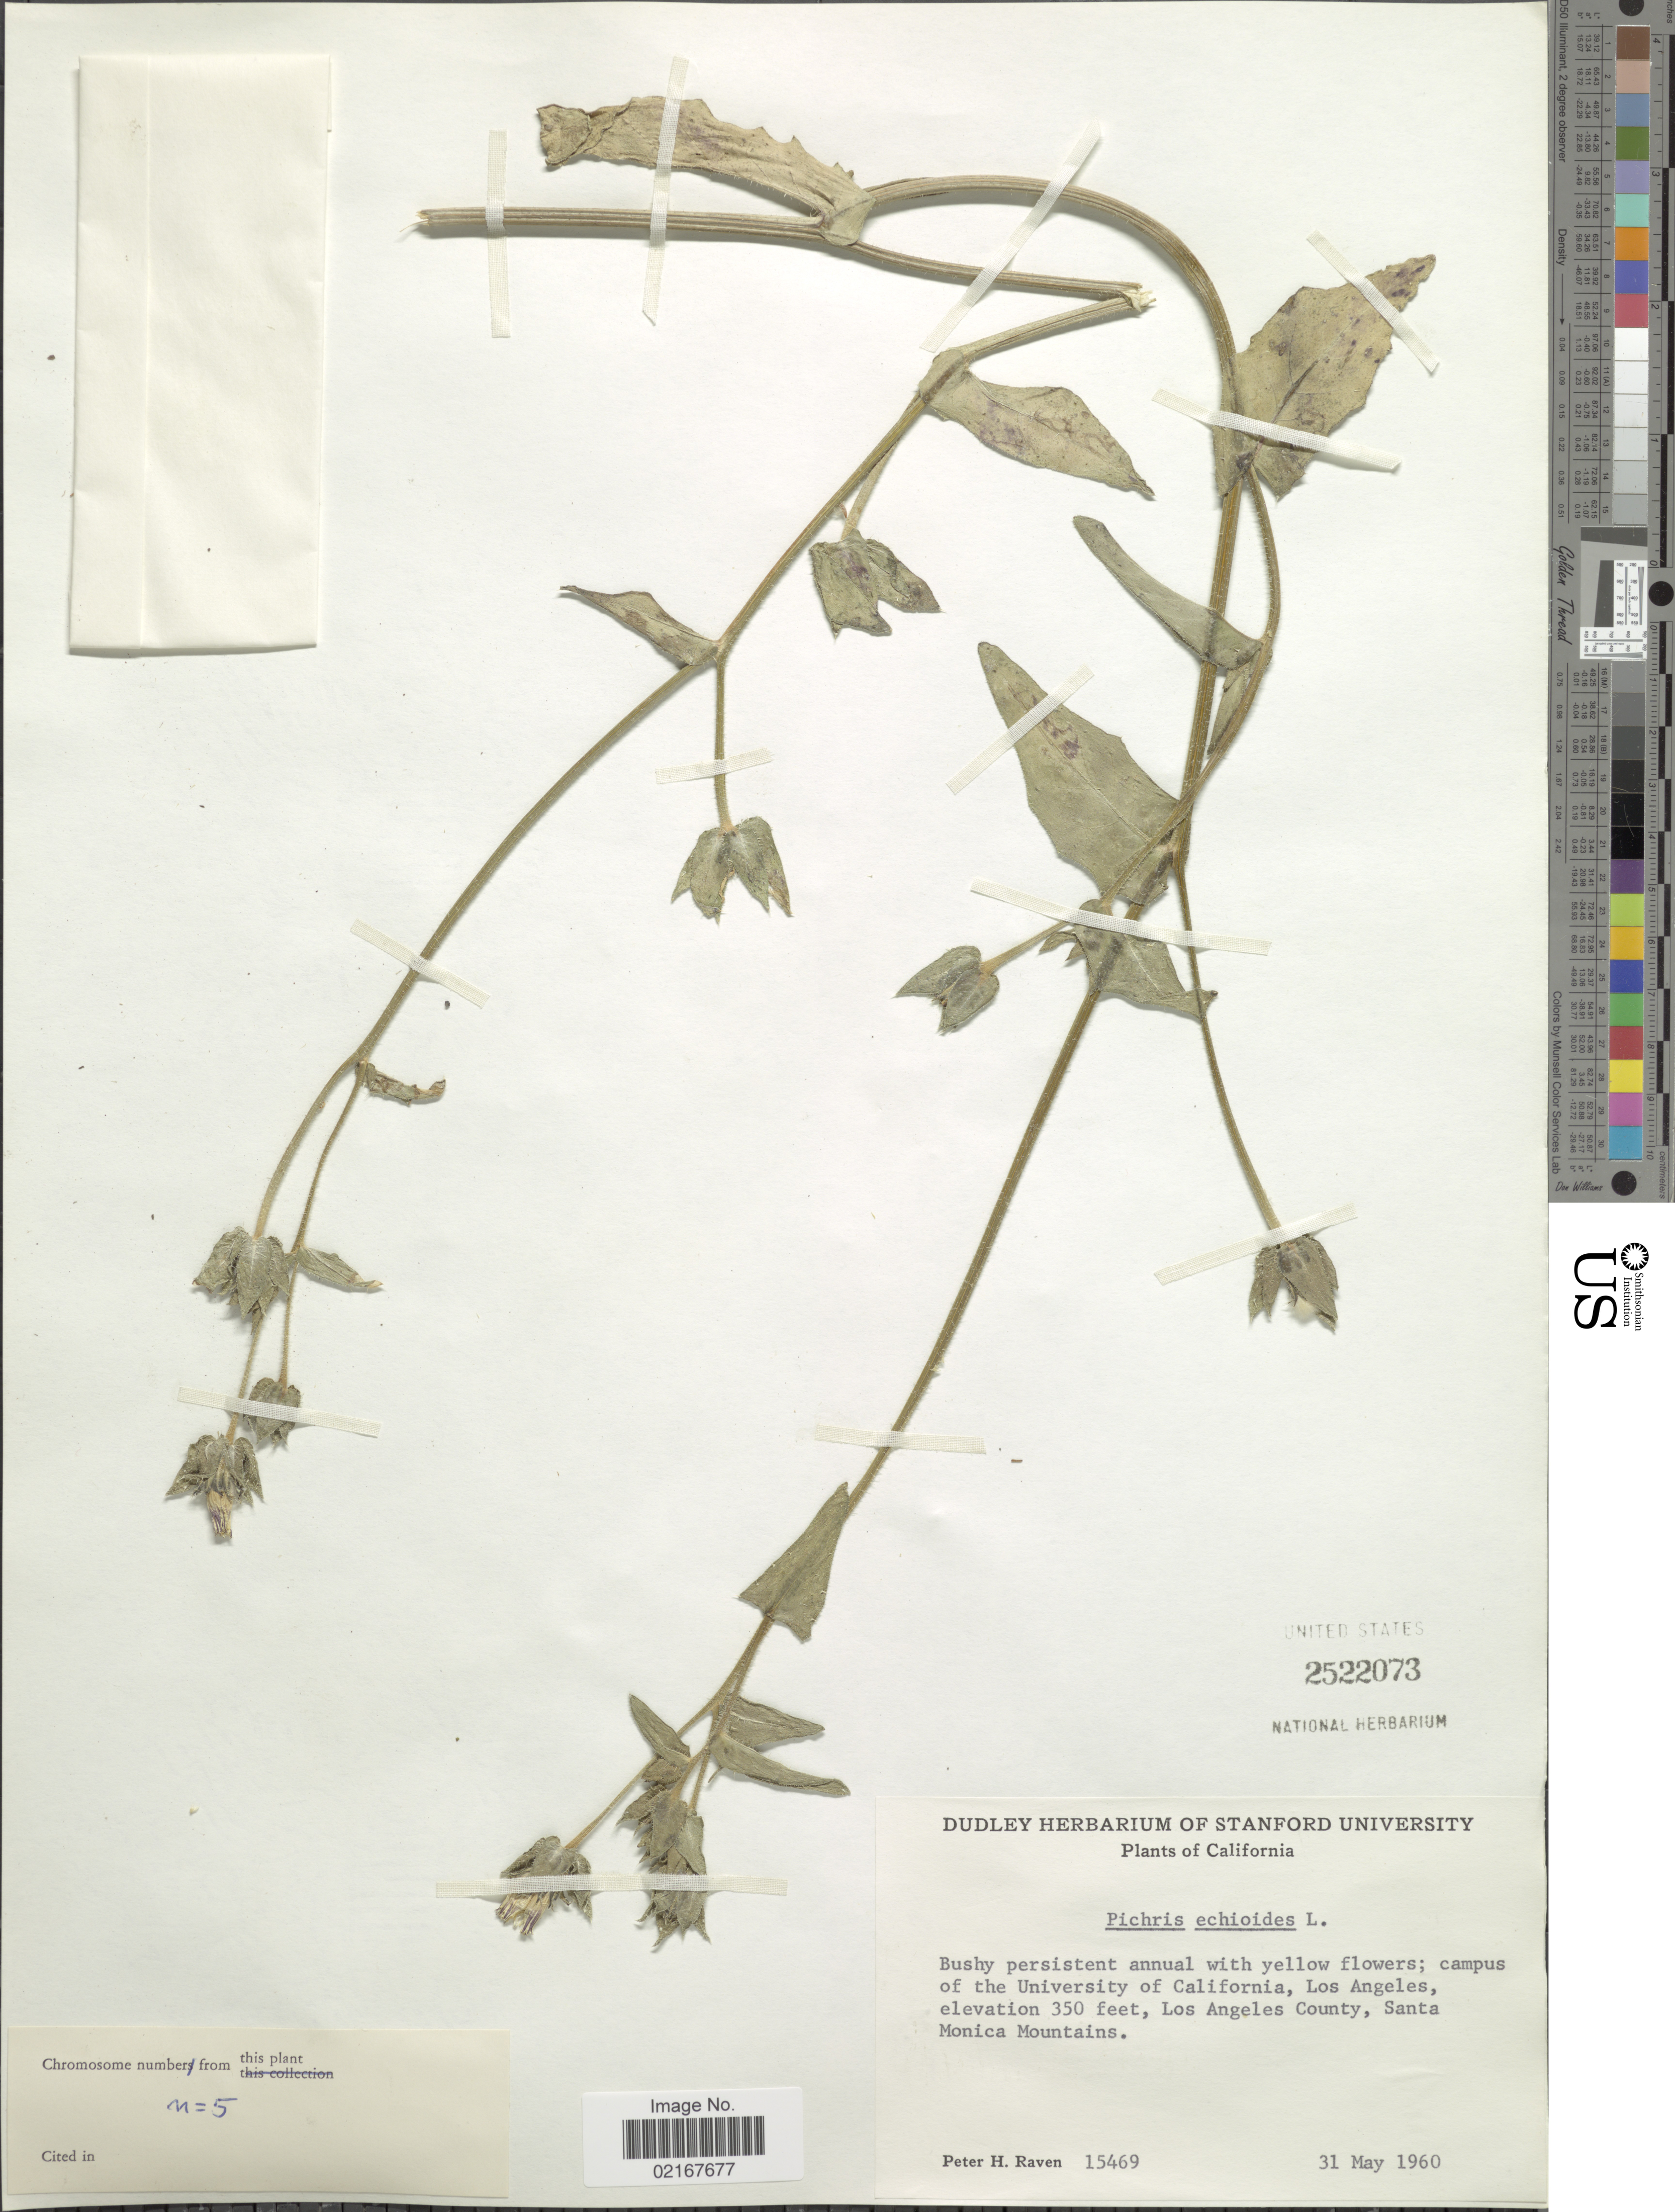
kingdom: Plantae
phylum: Tracheophyta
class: Magnoliopsida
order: Asterales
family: Asteraceae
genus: Helminthotheca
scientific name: Helminthotheca echioides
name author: (L.) Holub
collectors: P. Raven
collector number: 15469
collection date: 1960-05-31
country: United States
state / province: California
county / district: Los Angeles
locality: Campus of the Univeristy of California, Los Angeles, Los Angeles County, Santa Monica Mountains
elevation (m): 107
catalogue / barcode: US 2522073